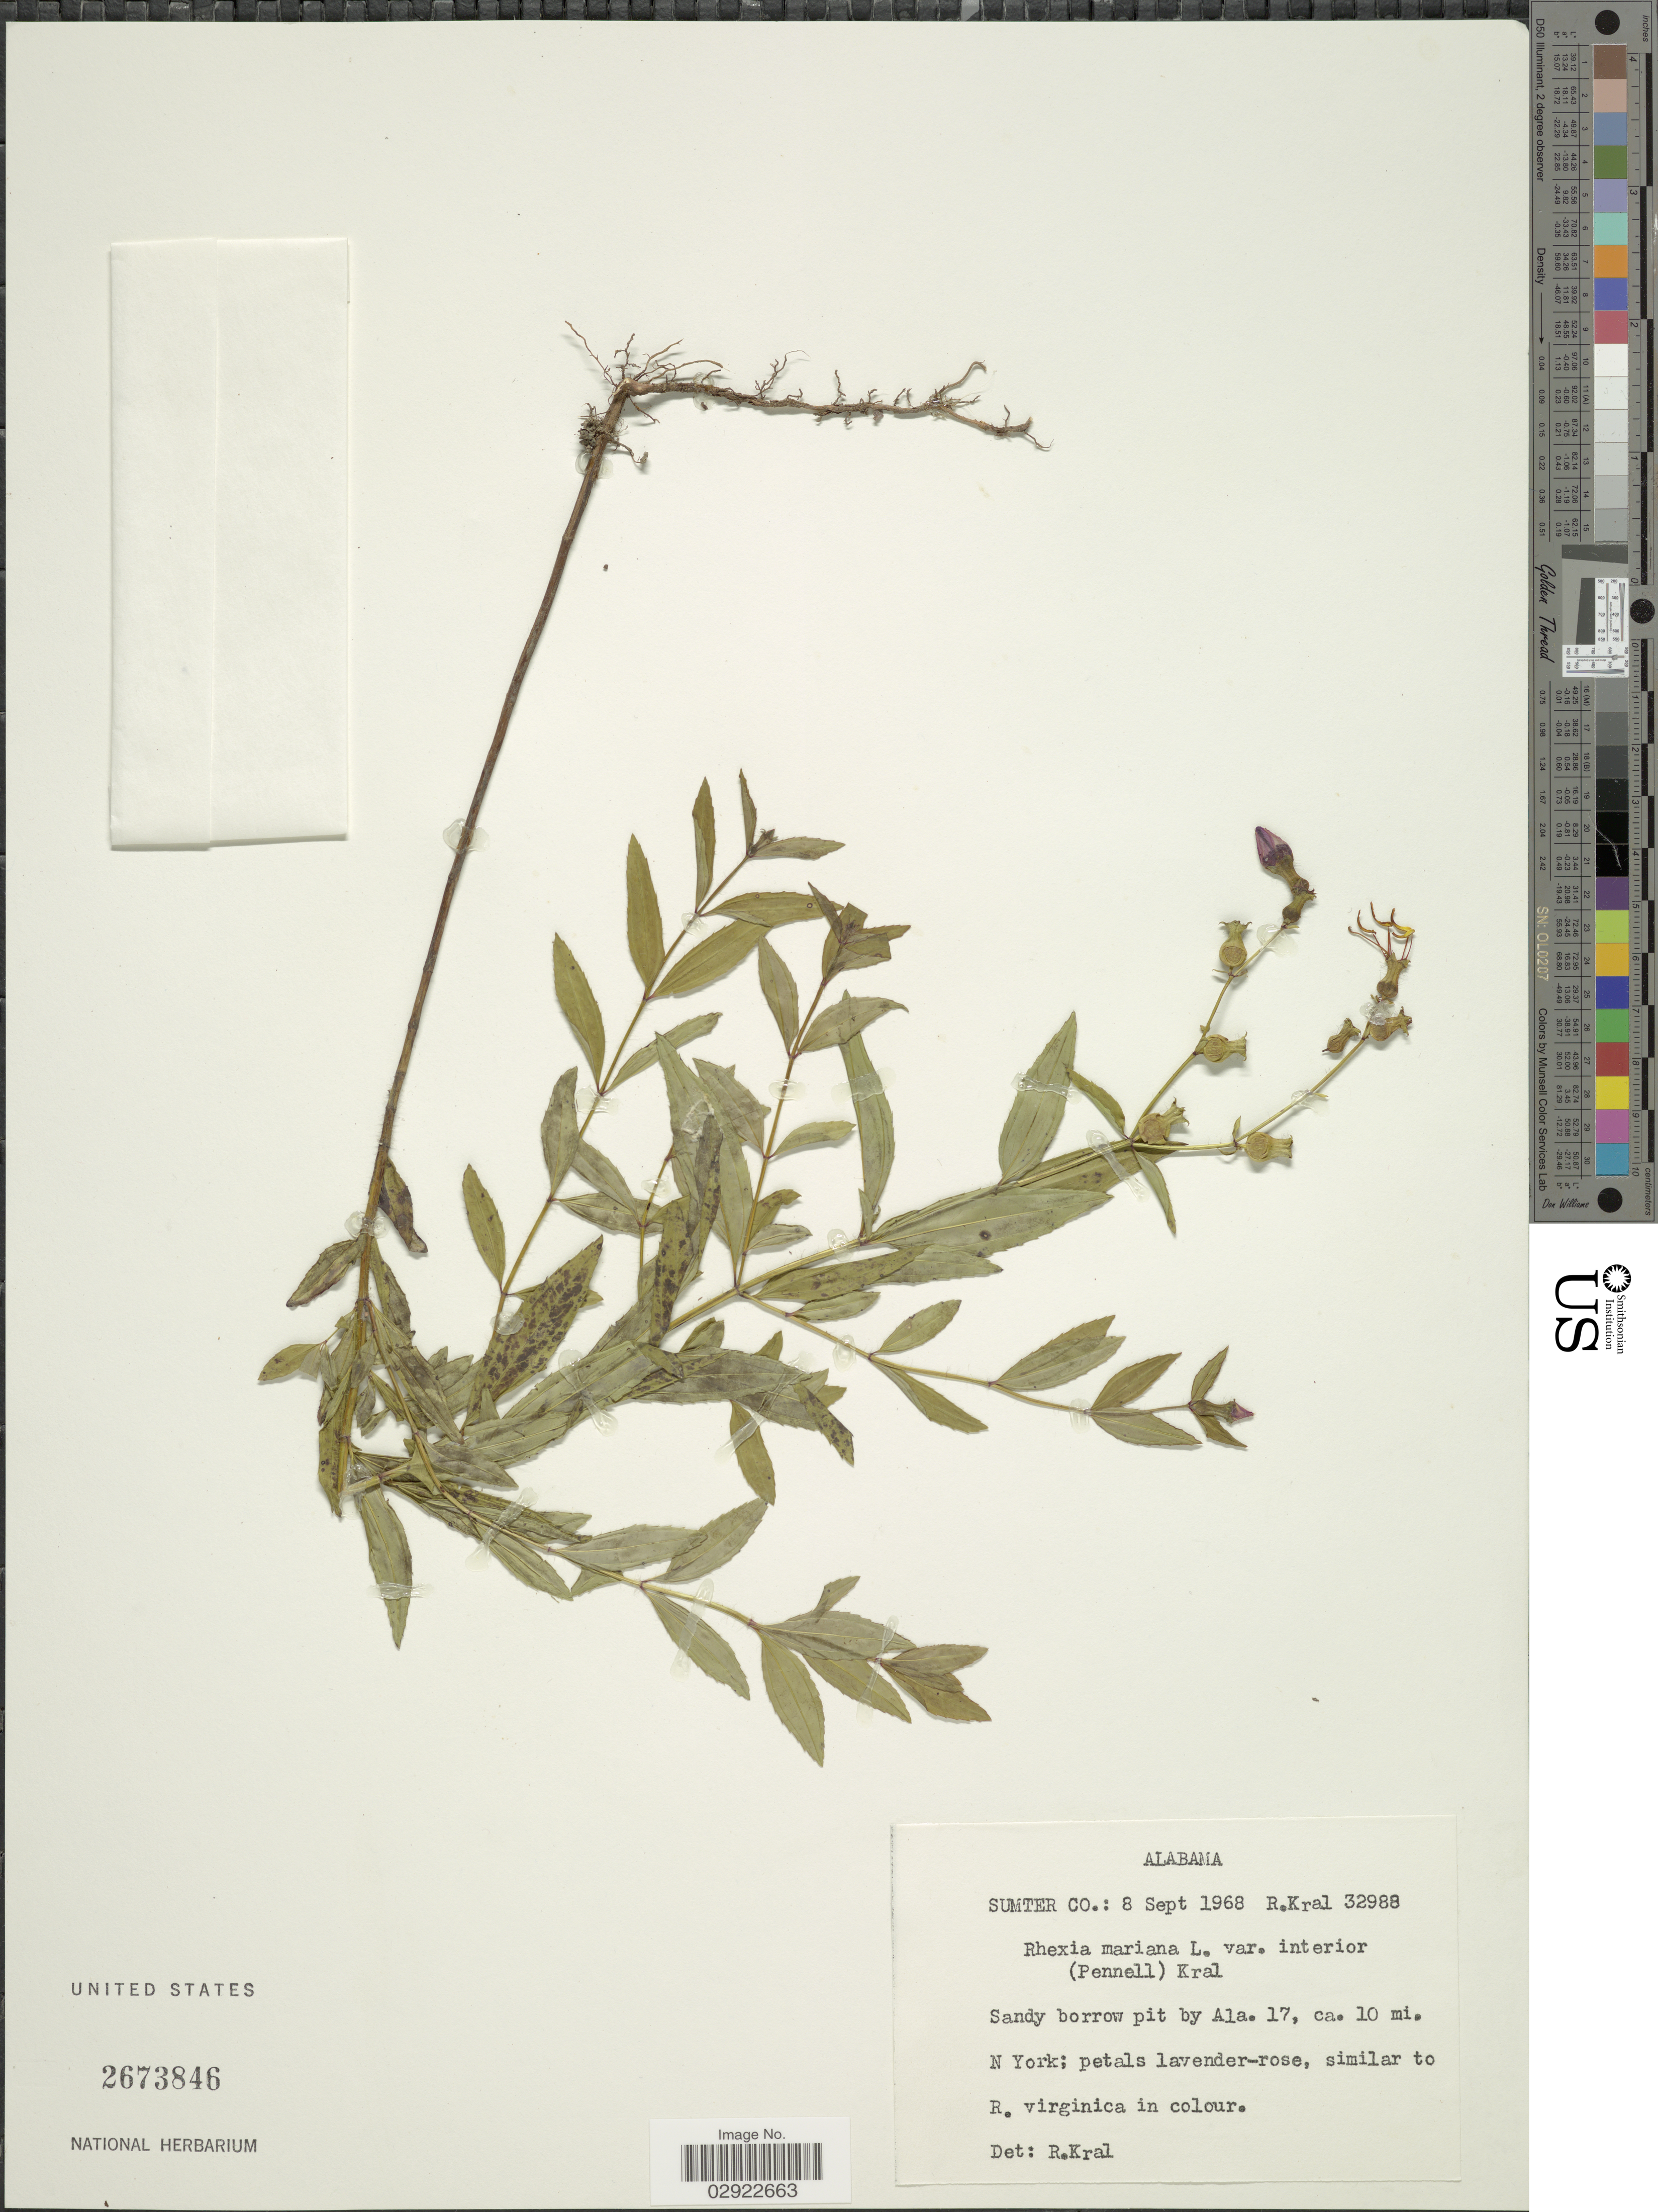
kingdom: Plantae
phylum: Tracheophyta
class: Magnoliopsida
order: Myrtales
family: Melastomataceae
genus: Rhexia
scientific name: Rhexia interior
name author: Pennell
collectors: R. Kral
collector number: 32988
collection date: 1968-09-08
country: United States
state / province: Alabama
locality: Sumter Co. Sandy borrow pit by Ala. 17, ca. 10 mi. N York.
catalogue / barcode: US 2673846